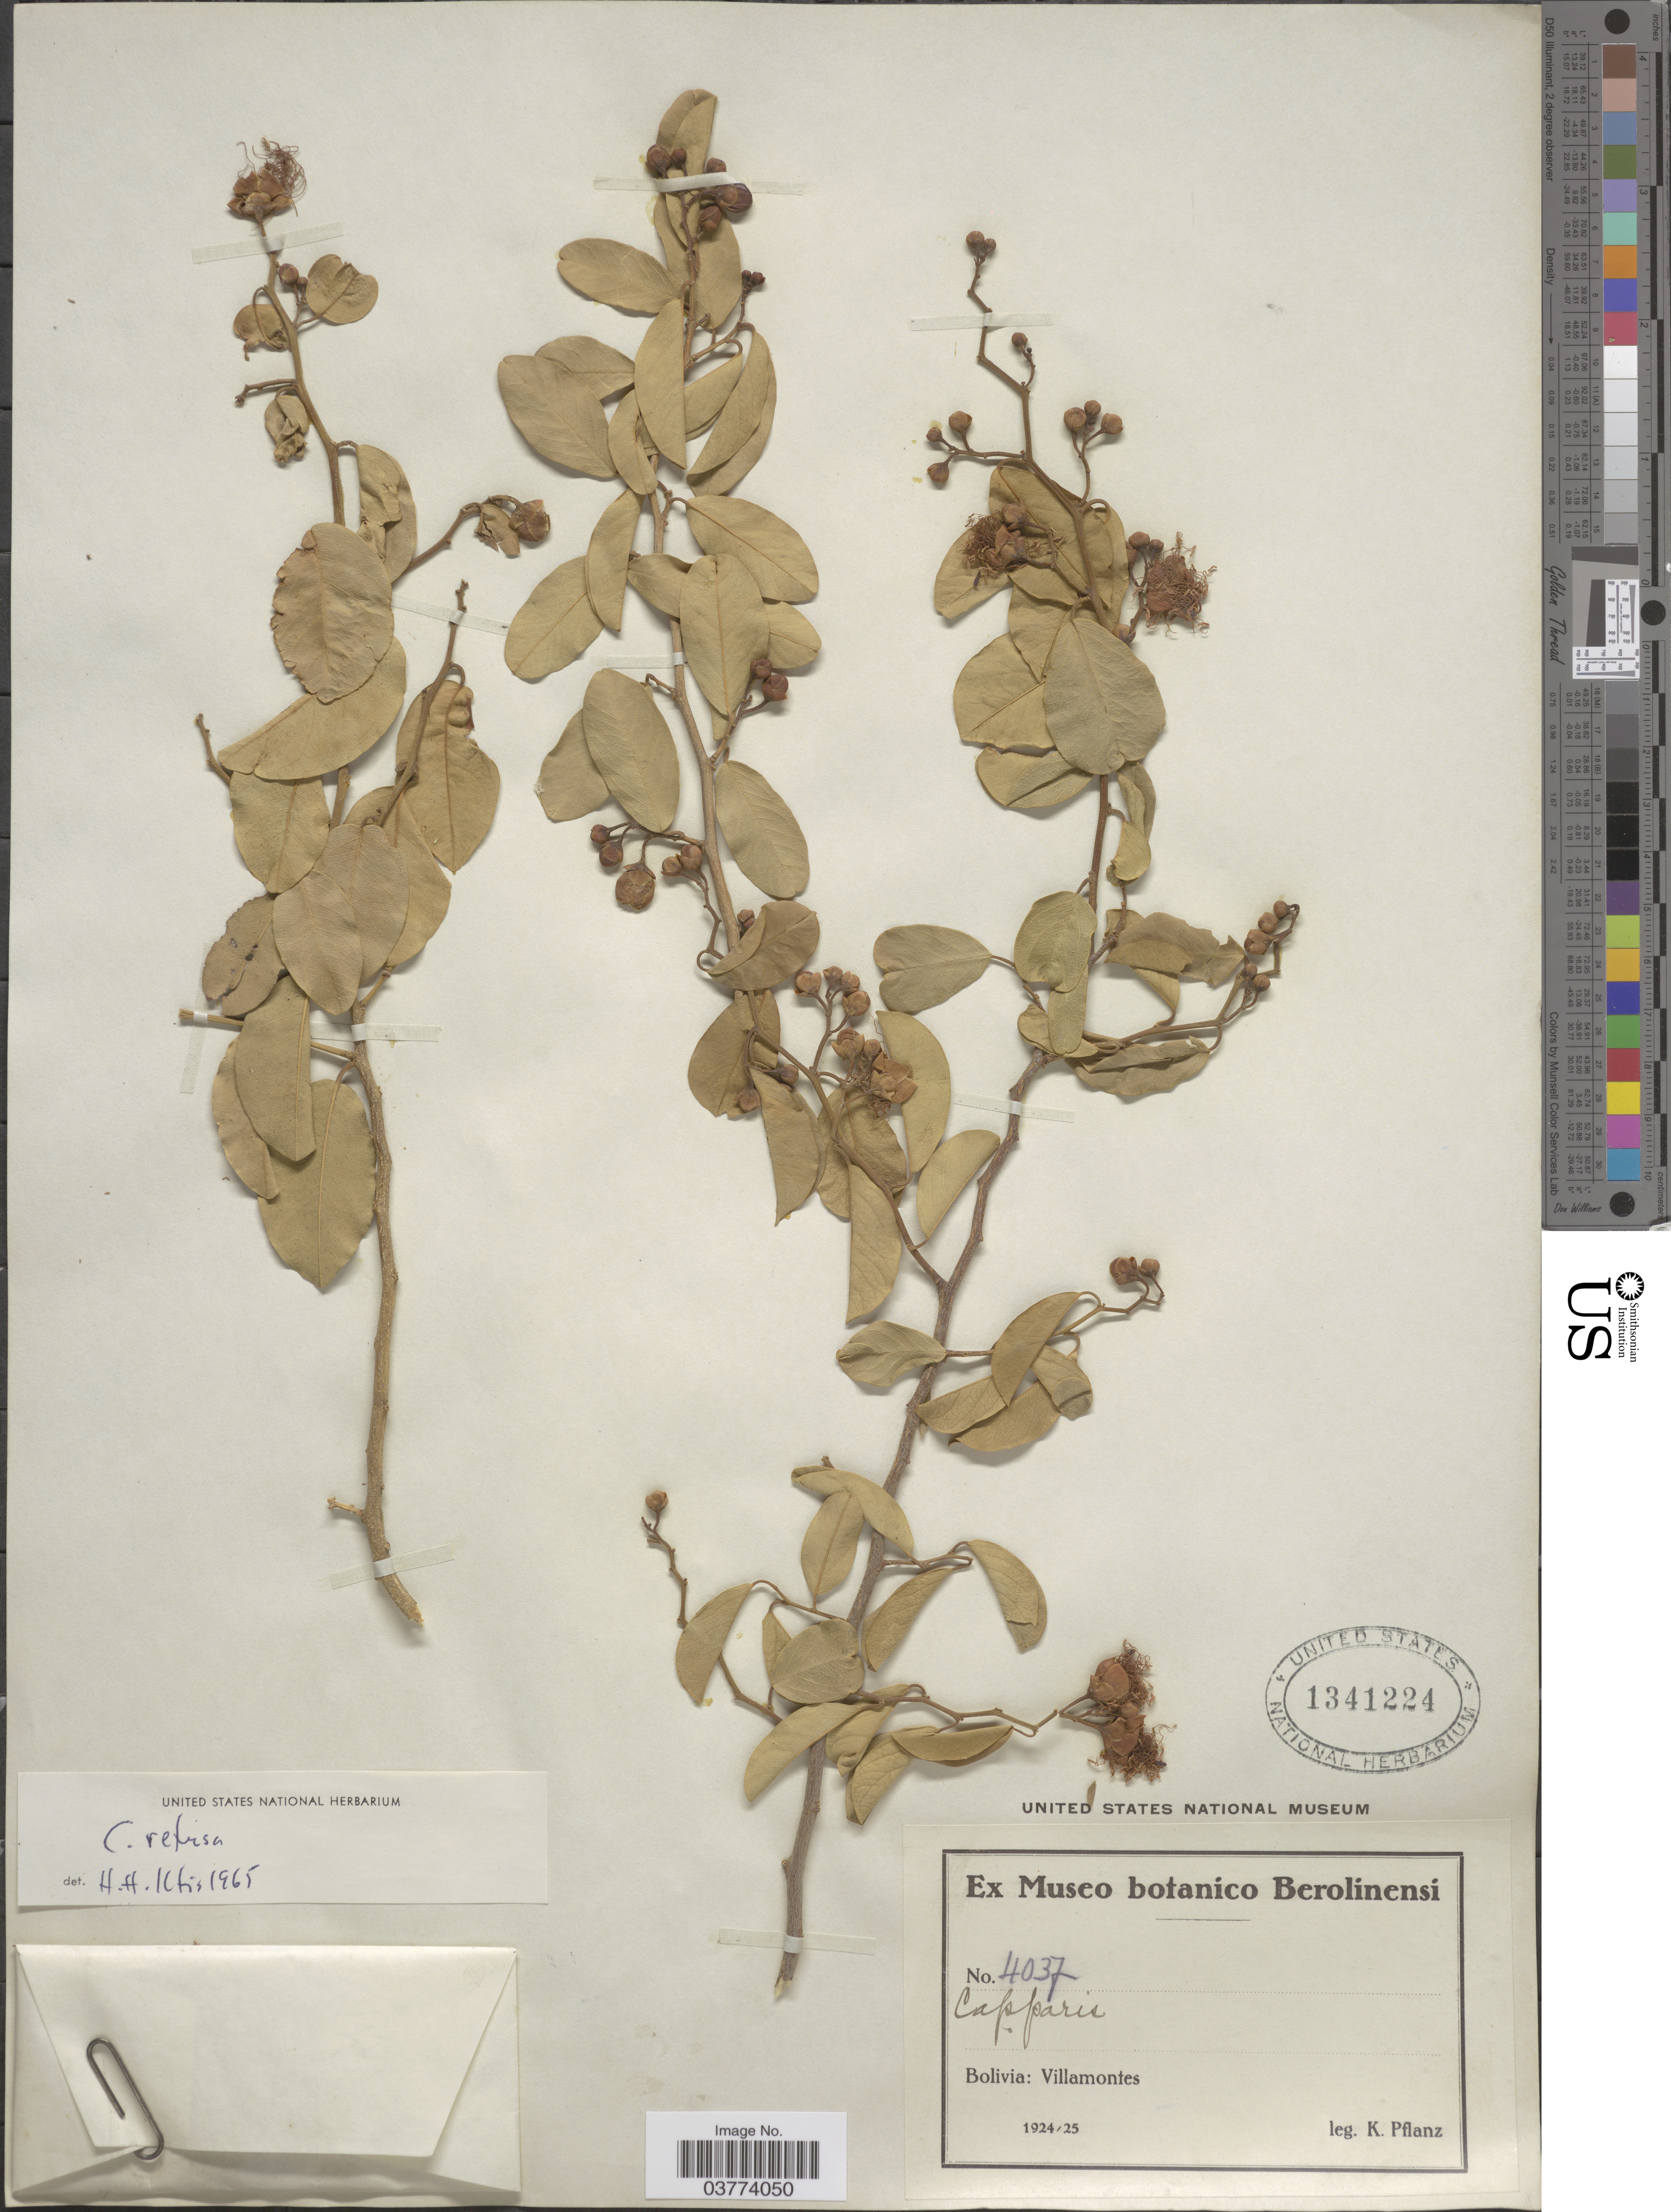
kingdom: Plantae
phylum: Tracheophyta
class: Magnoliopsida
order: Brassicales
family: Capparaceae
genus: Cynophalla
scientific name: Cynophalla retusa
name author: (Griseb.) Cornejo & Iltis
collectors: K. Pflanz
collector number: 4037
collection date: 1924/1925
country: Bolivia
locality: Villamontes.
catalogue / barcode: US 1341224